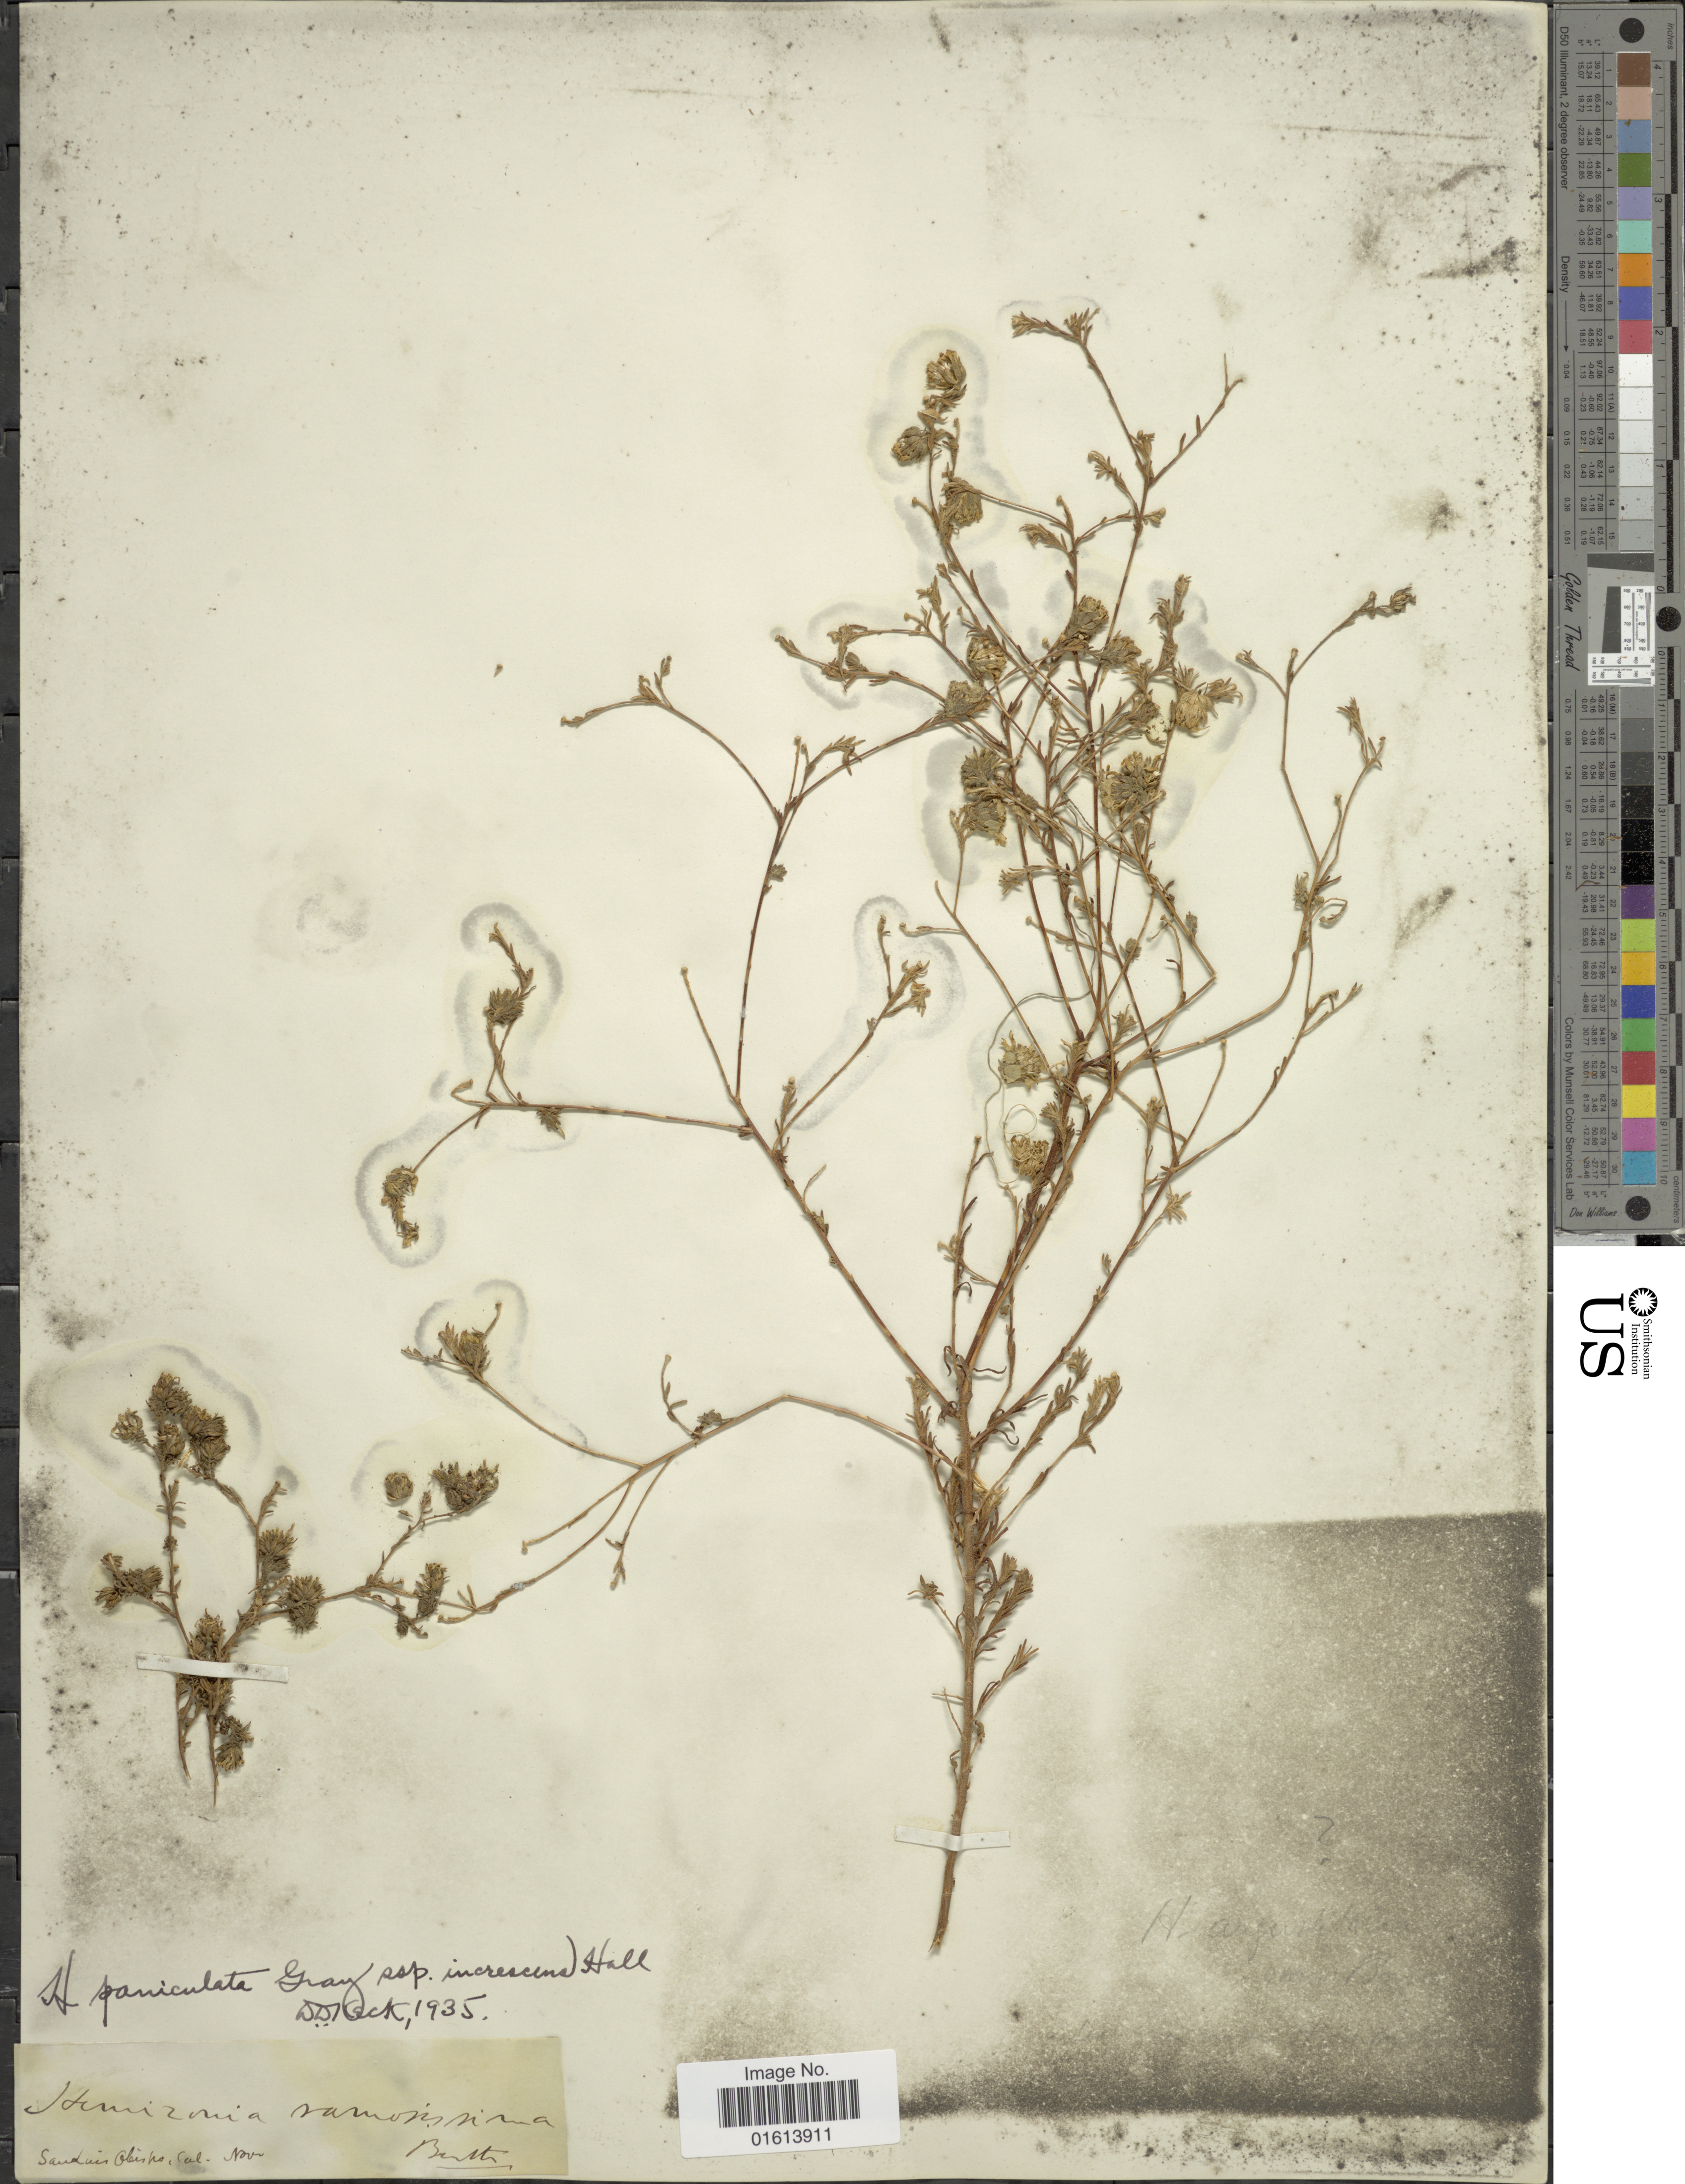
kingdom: Plantae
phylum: Tracheophyta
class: Magnoliopsida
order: Asterales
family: Asteraceae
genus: Deinandra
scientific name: Deinandra paniculata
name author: (A. Gray) Davidson & Moxley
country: United States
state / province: California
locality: San Luis Obisbo